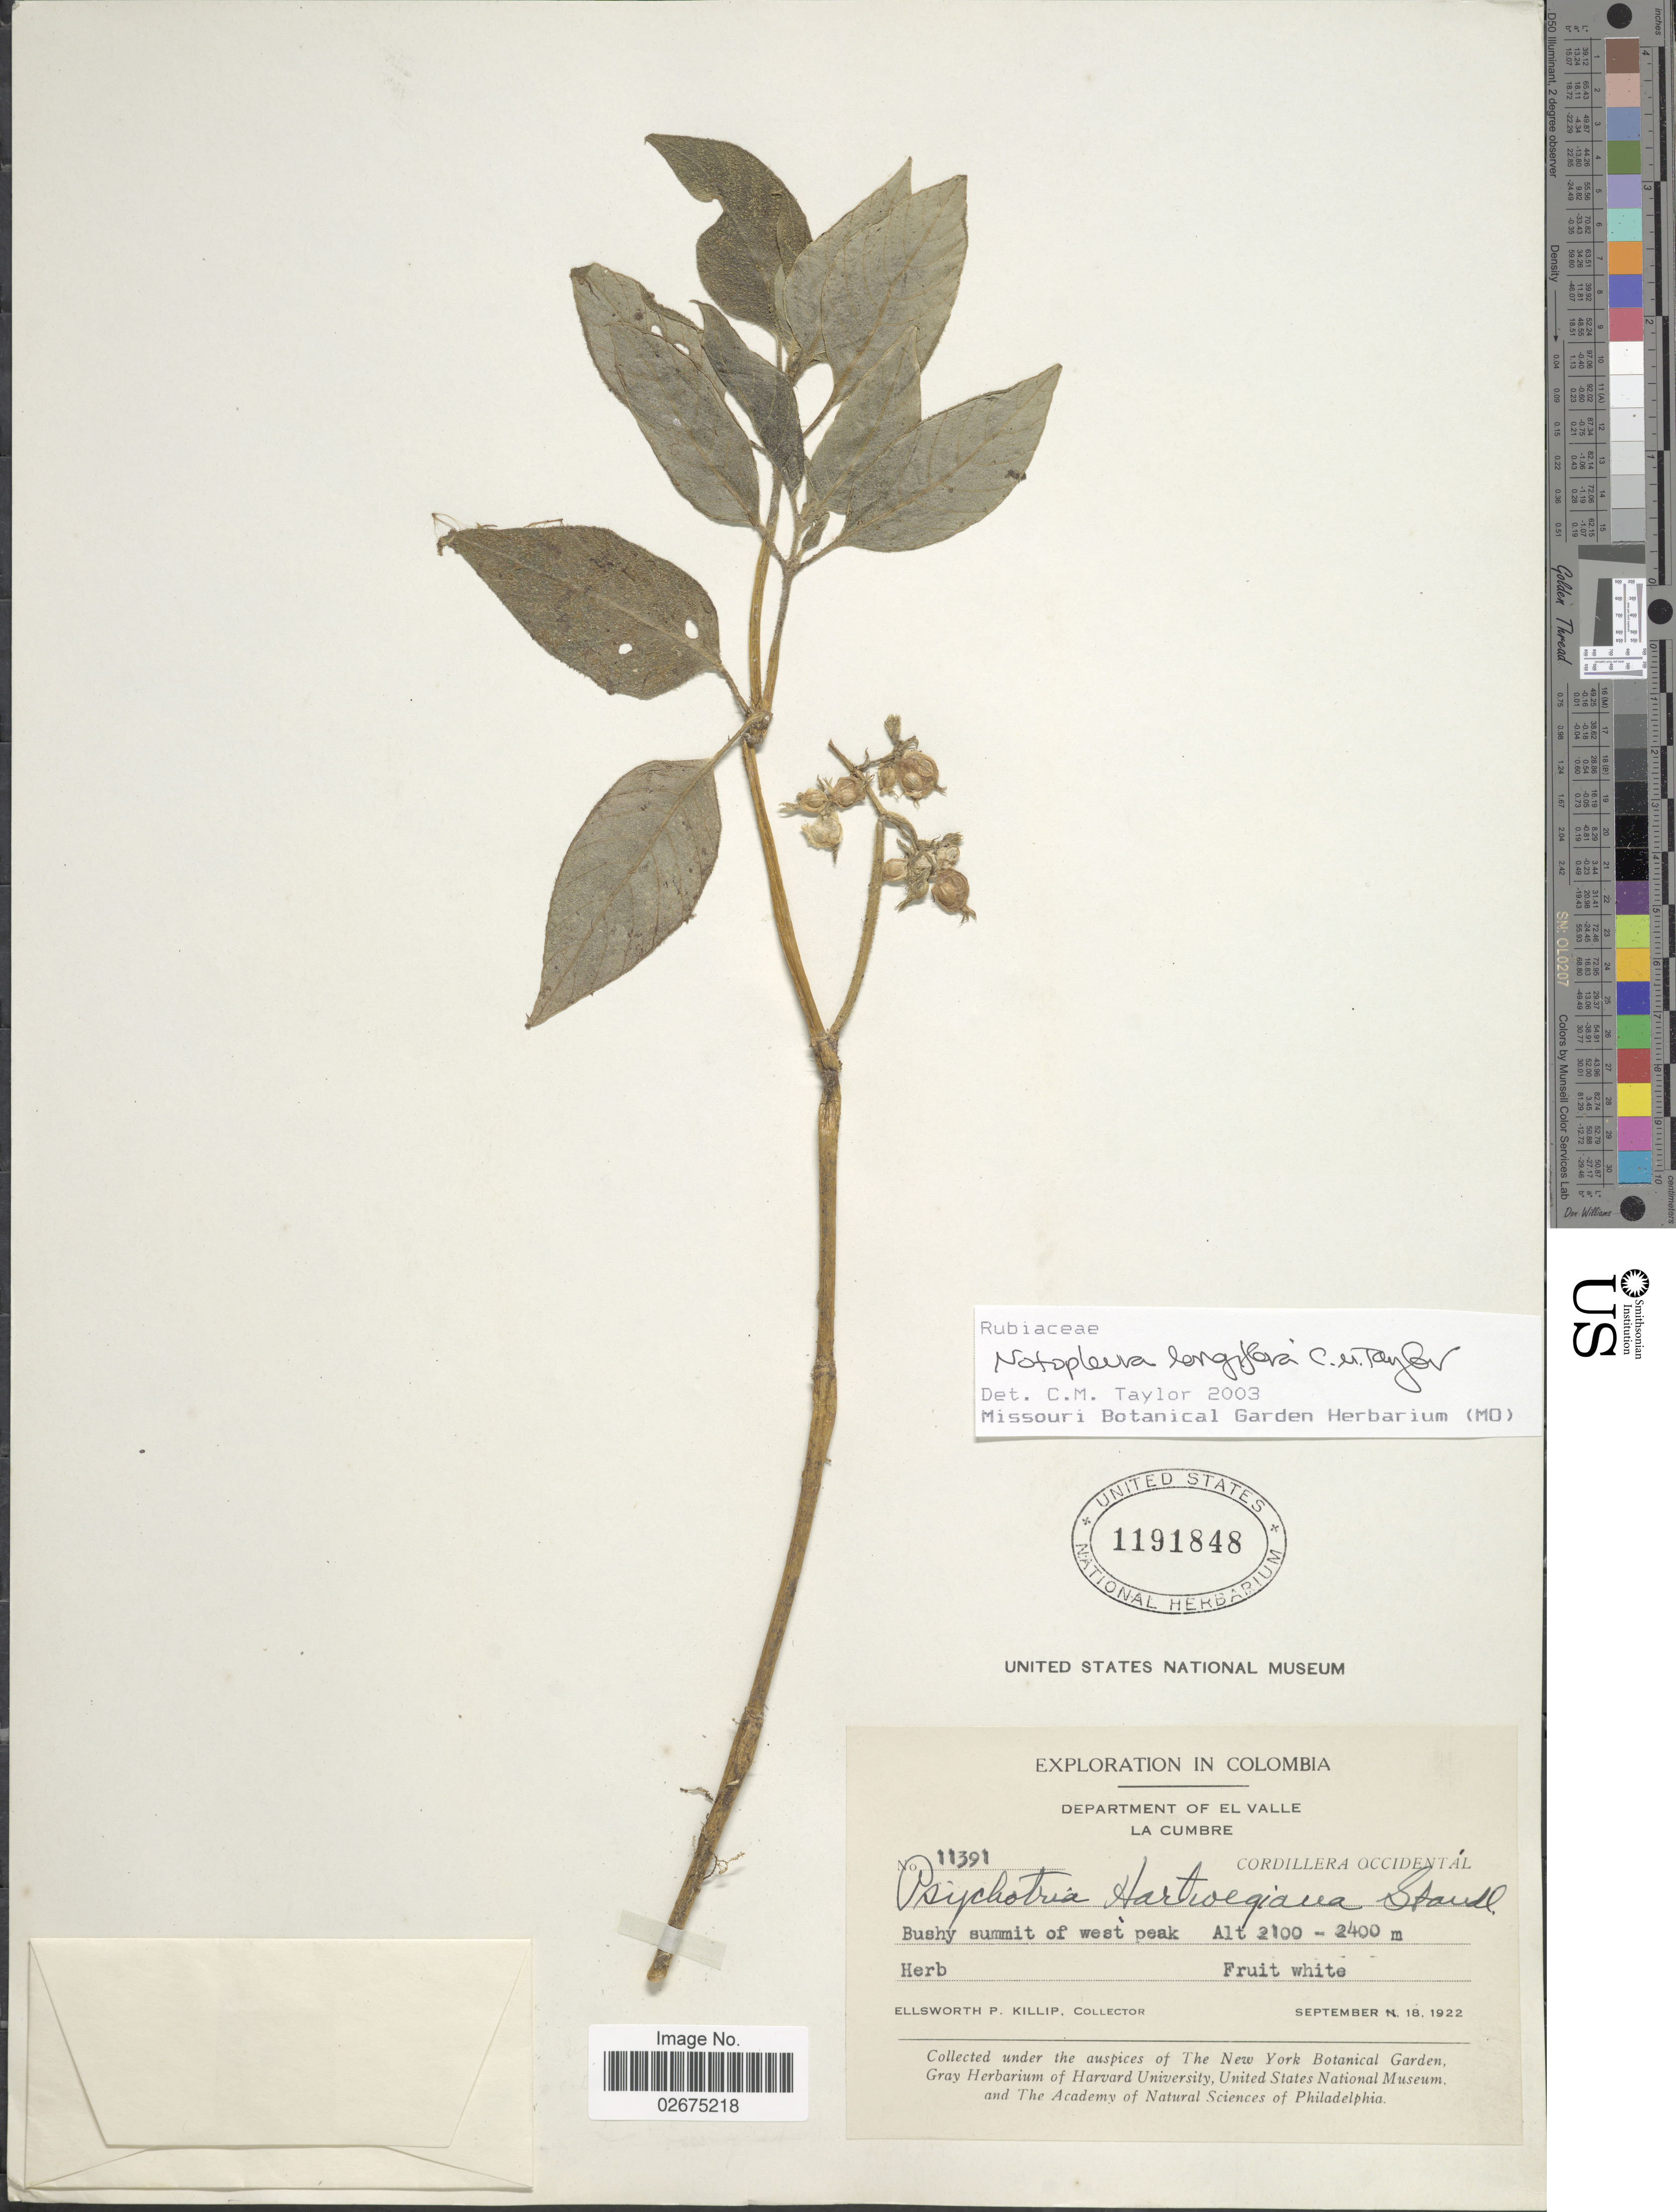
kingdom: Plantae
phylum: Tracheophyta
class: Magnoliopsida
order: Gentianales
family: Rubiaceae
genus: Notopleura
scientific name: Notopleura longiflora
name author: C.M. Taylor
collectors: E. P. Killip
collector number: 11391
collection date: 1922-09-18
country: Colombia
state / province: Valle del Cauca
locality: Department of El Valle, La Cumbre, Cordillera Occidental, Bushy summit of west peak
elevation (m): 2100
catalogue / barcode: US 1191848